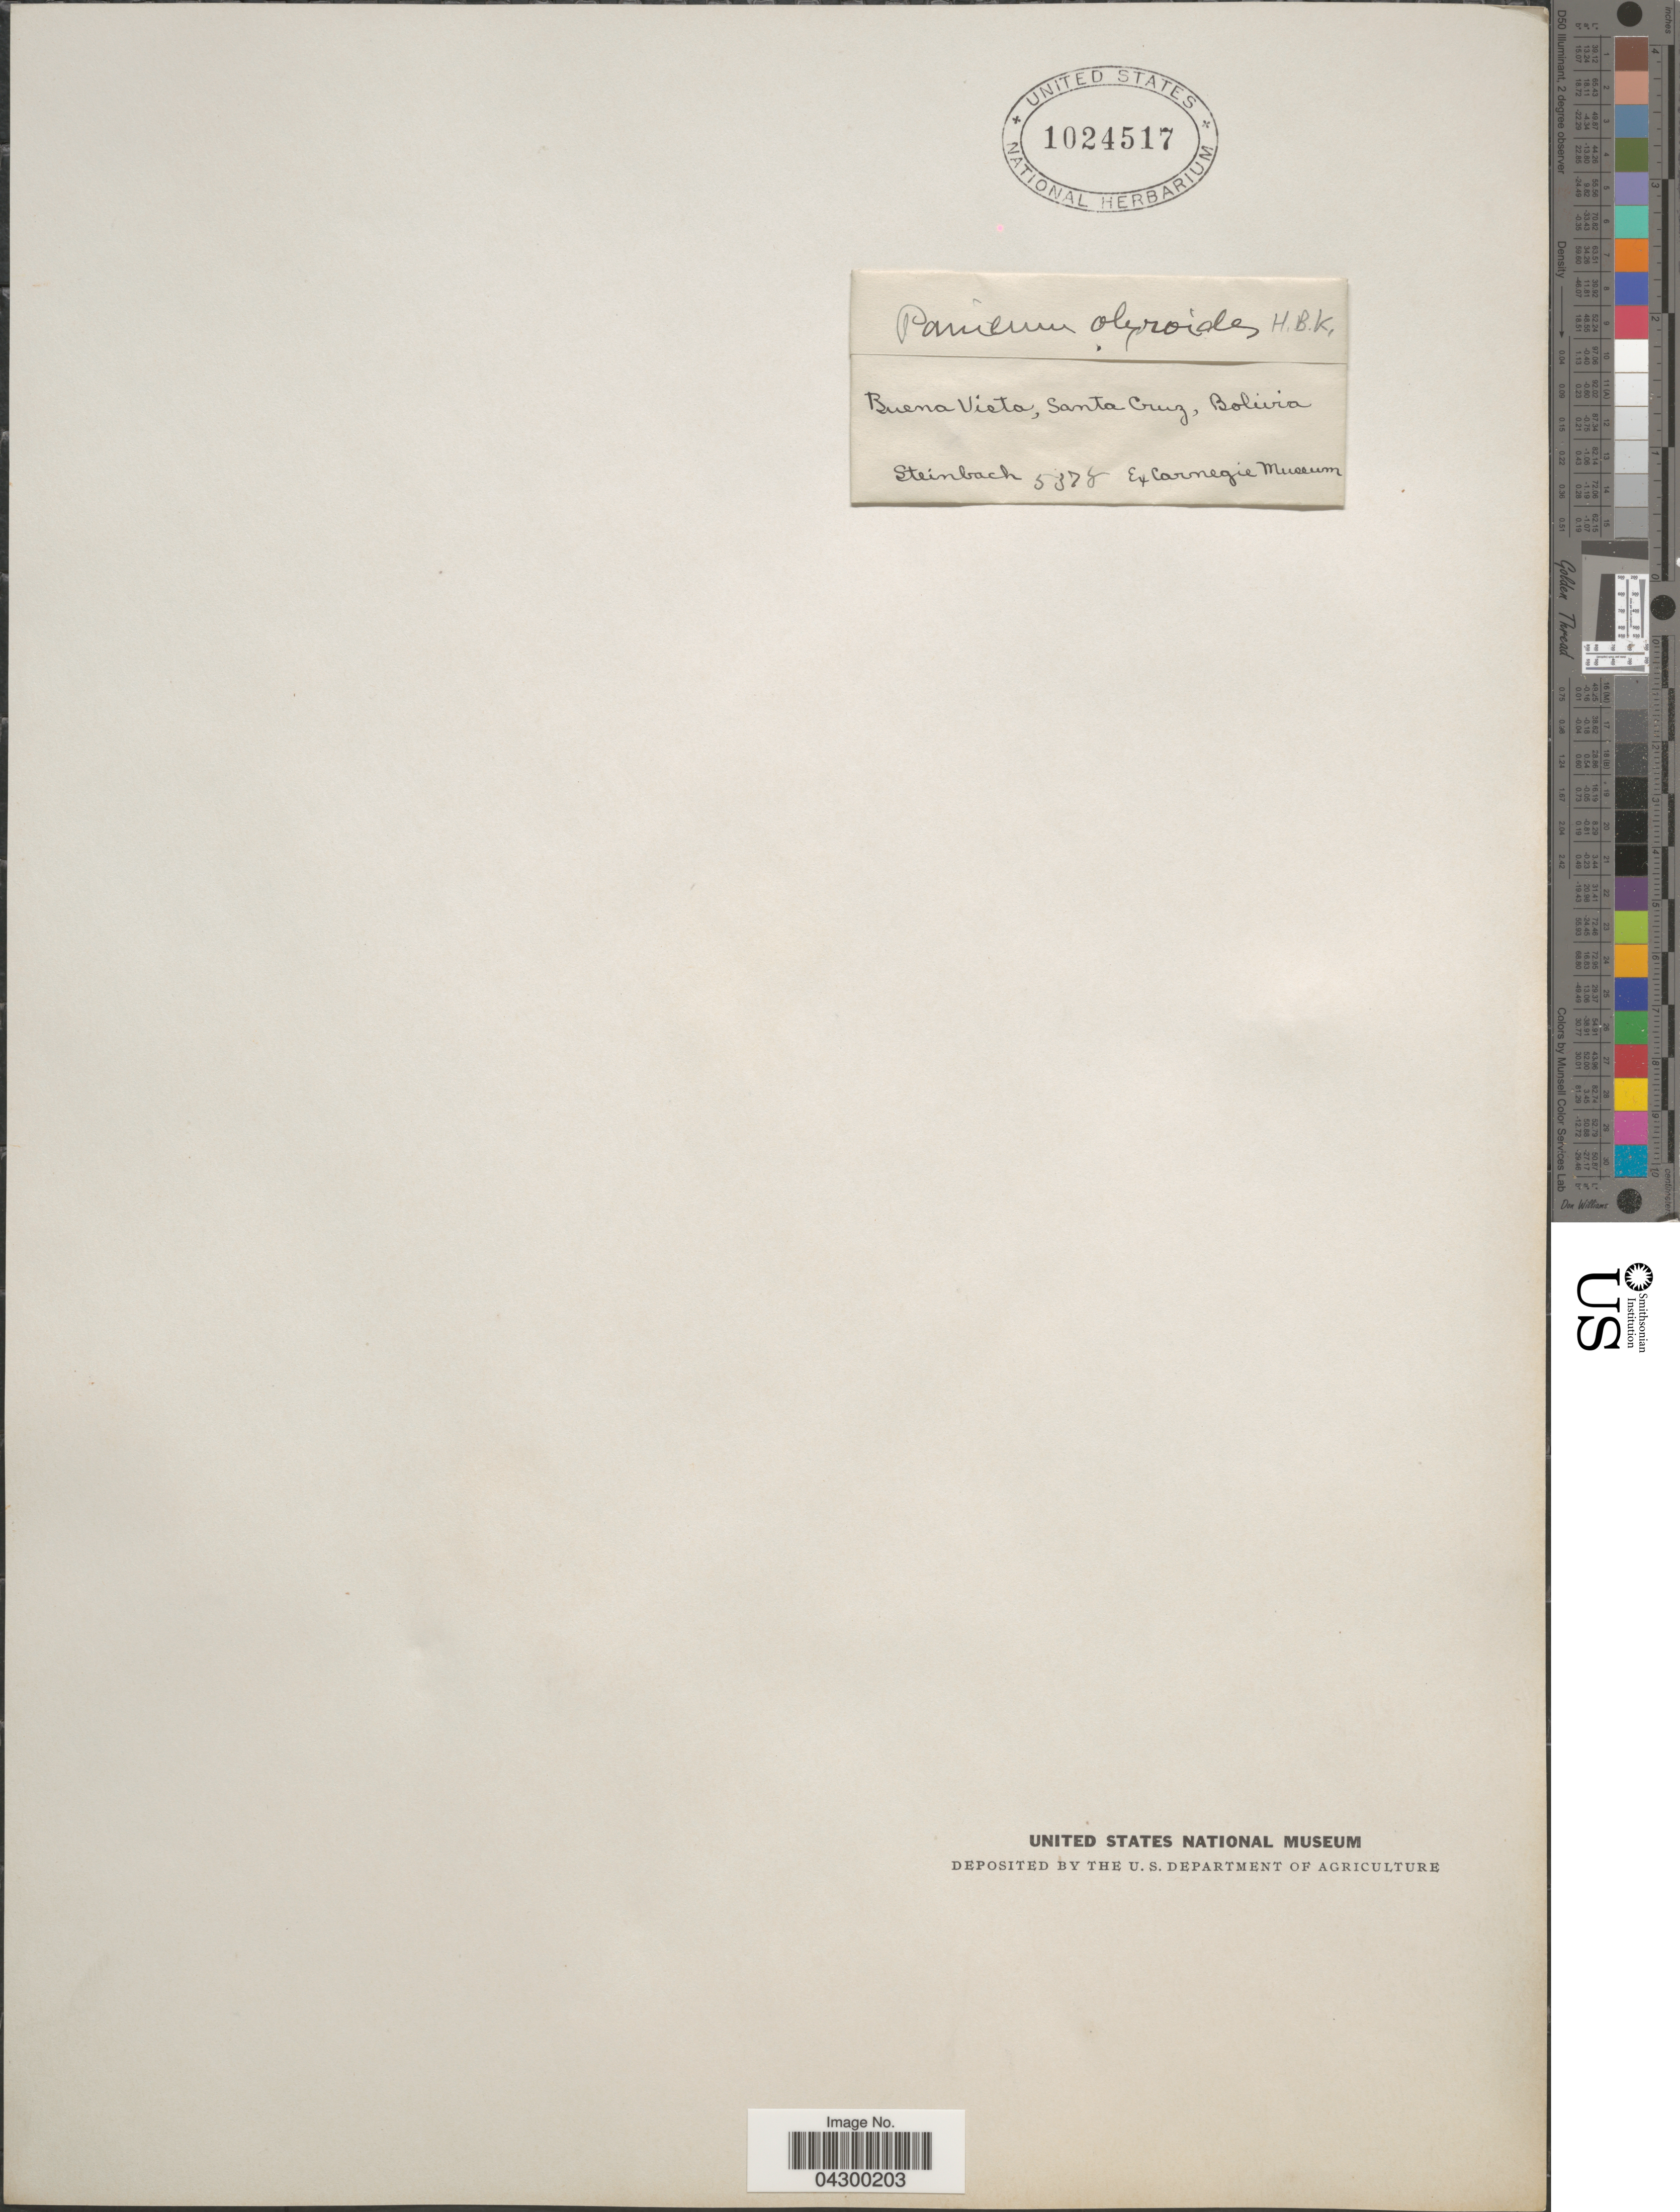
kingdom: Plantae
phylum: Tracheophyta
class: Liliopsida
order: Poales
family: Poaceae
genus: Panicum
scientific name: Panicum olyroides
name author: Kunth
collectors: Steinbach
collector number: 5378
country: Bolivia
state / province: Santa Cruz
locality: Buena Vista.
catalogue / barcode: US 1024517